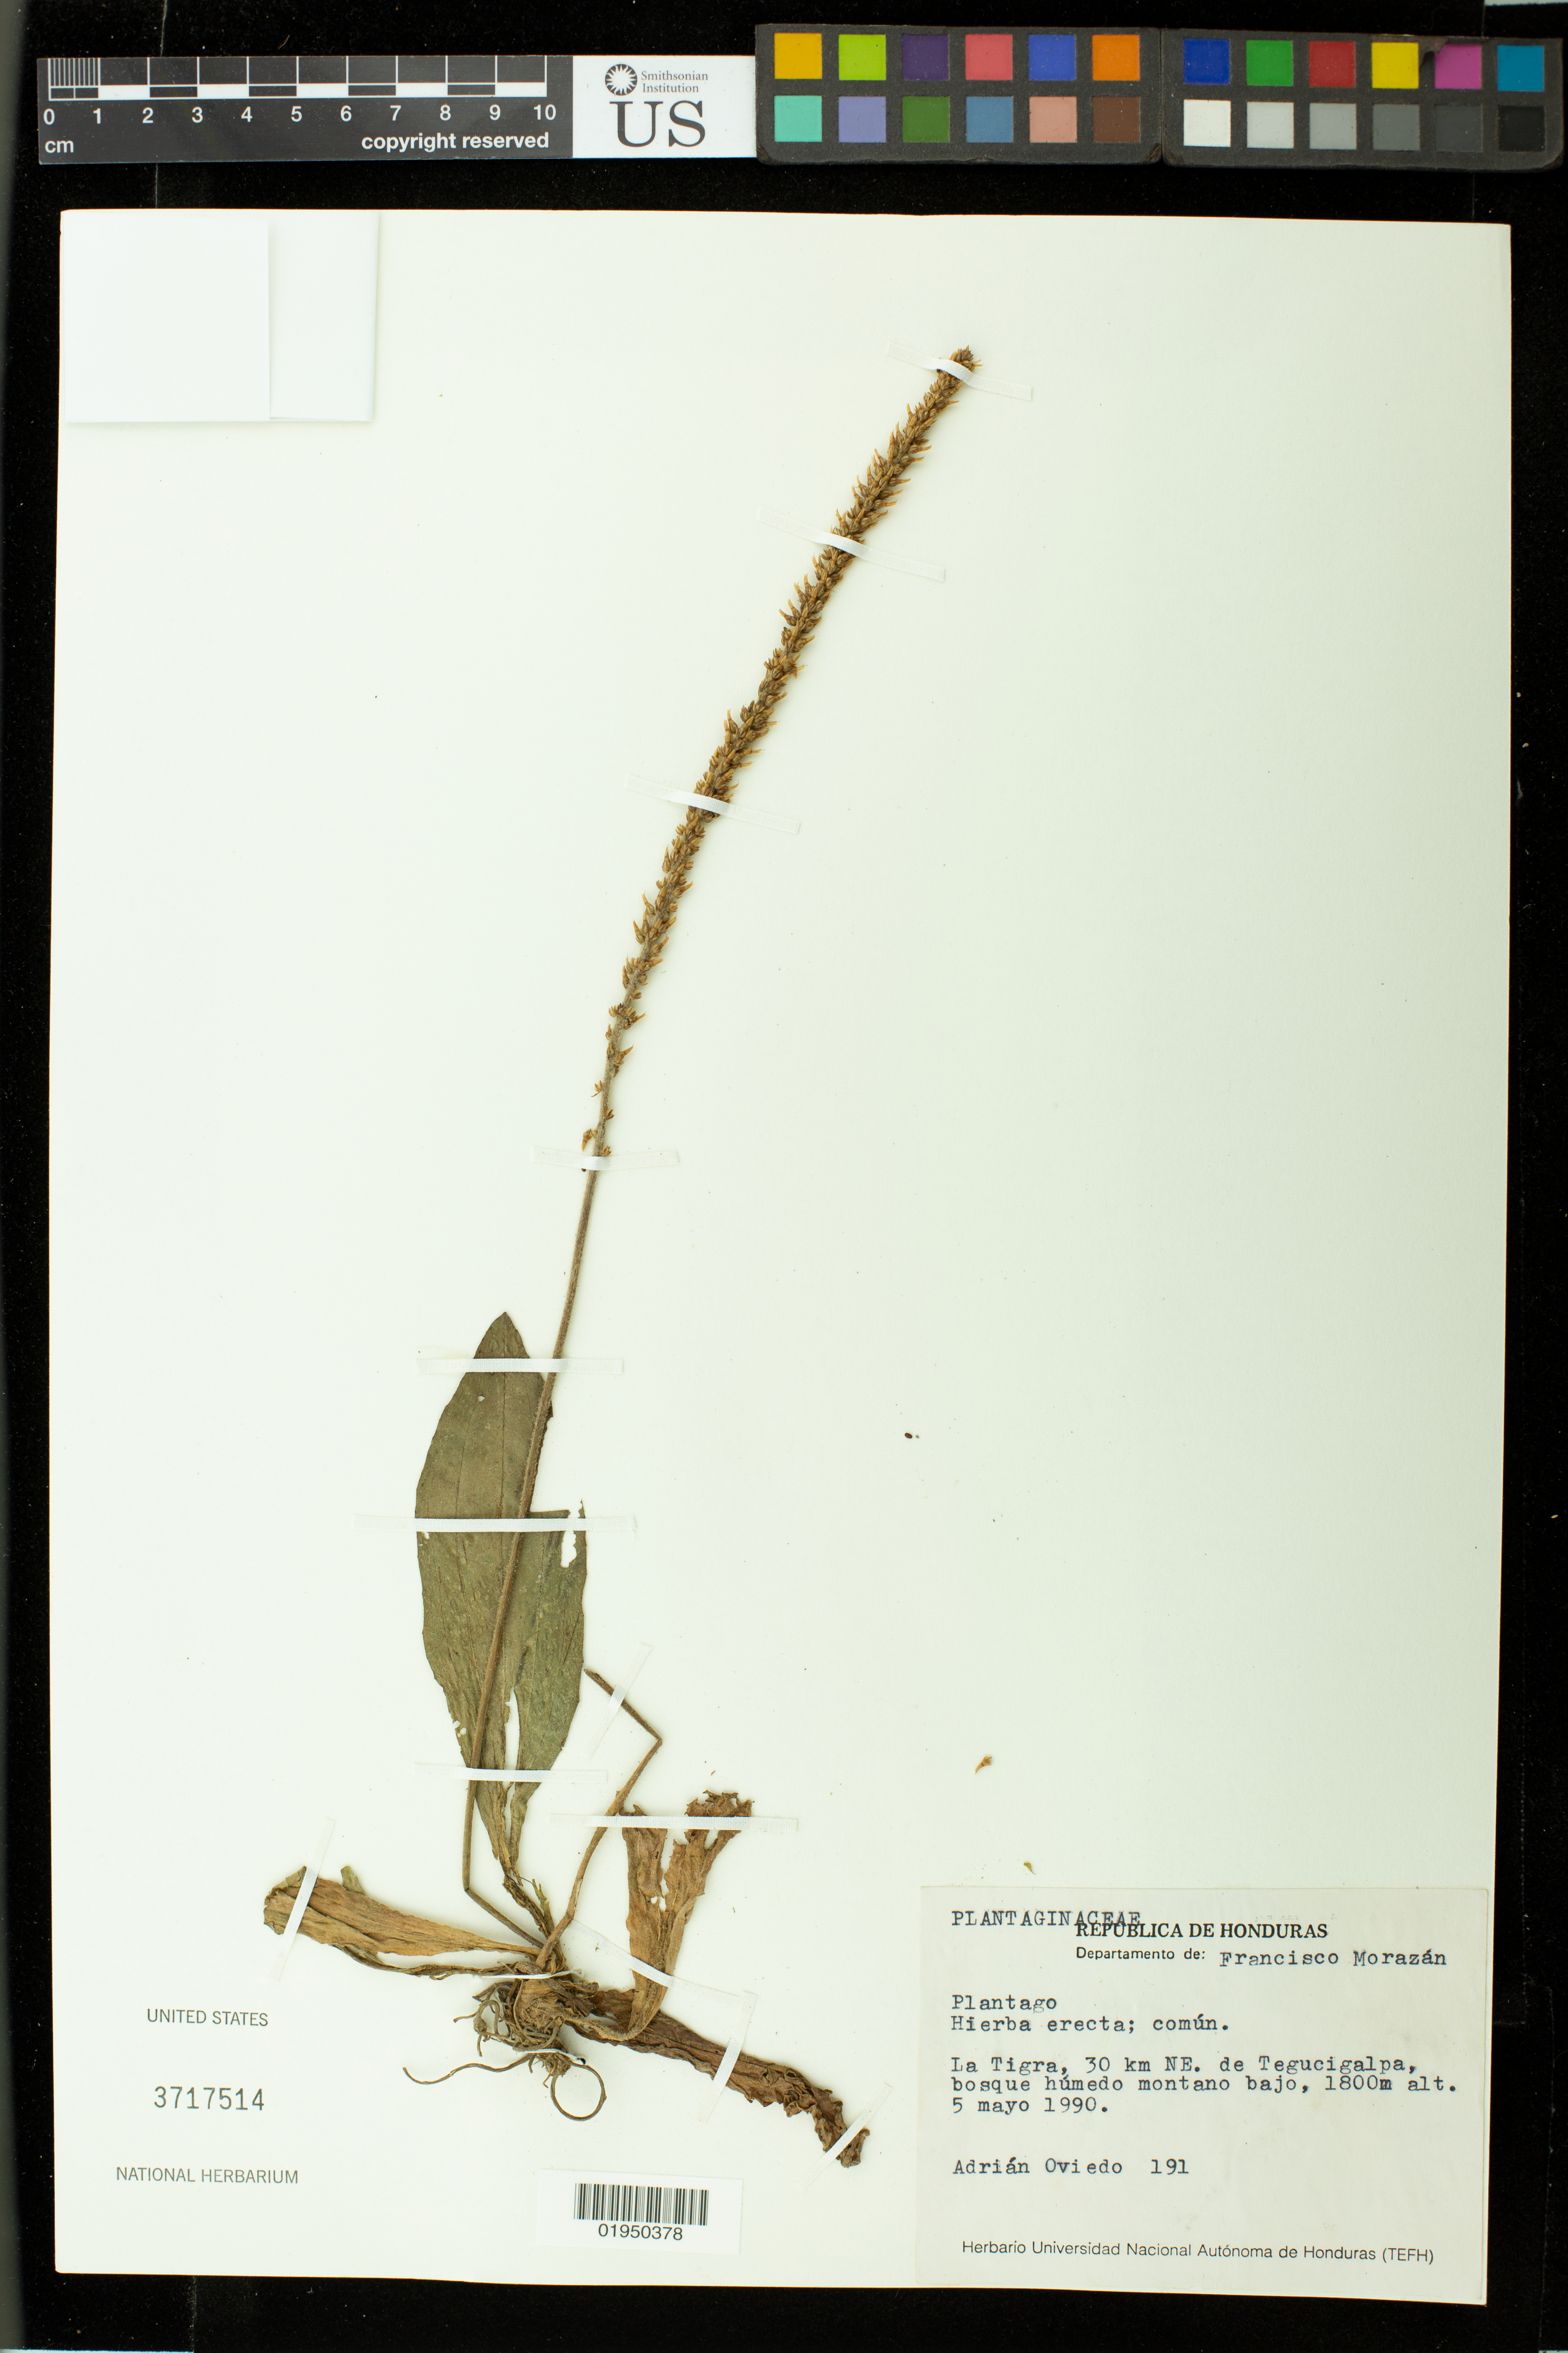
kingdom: Plantae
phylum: Tracheophyta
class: Magnoliopsida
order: Lamiales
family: Plantaginaceae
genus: Plantago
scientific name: Plantago sp.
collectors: A. Oviedo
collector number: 191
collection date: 1990-05-05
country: Honduras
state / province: Fco. Morazán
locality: La Tigra, 30 km Ne. de Tegucigalpa, bosque humedo bajo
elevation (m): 1800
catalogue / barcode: US 3717514